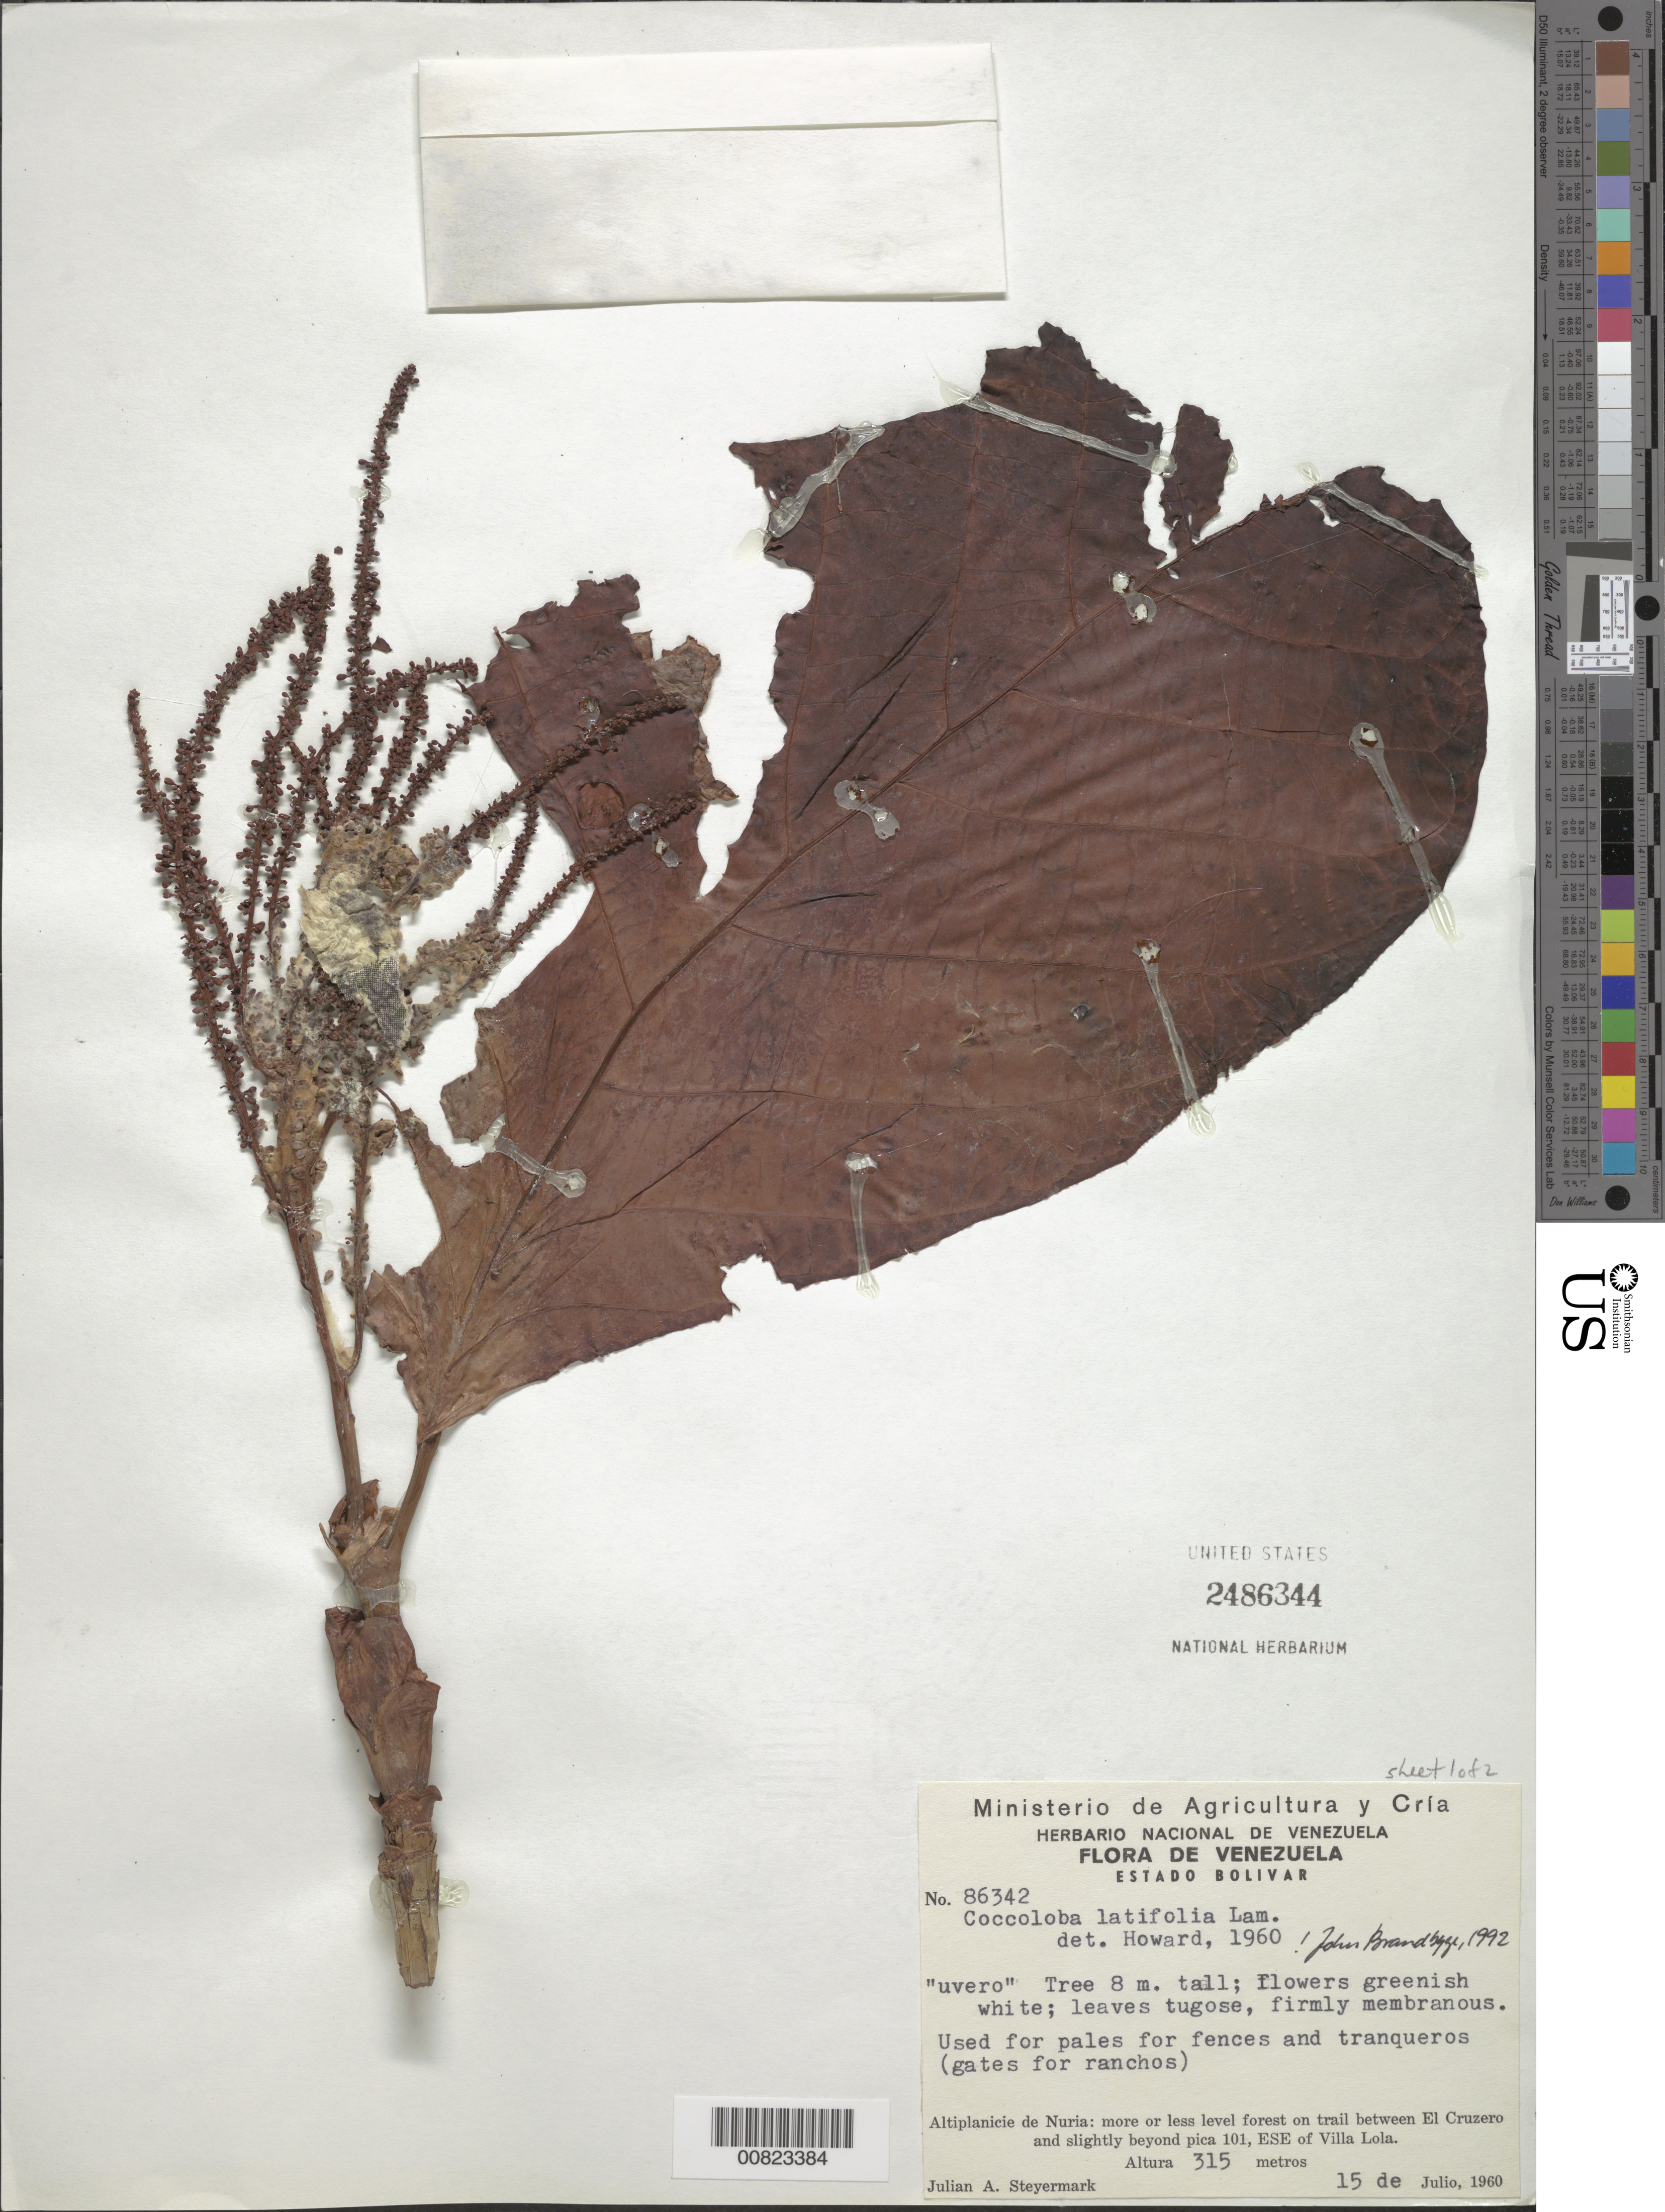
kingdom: Plantae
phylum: Tracheophyta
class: Magnoliopsida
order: Caryophyllales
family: Polygonaceae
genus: Coccoloba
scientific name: Coccoloba latifolia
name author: Lam.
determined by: Brandbyge, J.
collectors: J. Steyermark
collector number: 86342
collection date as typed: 15-Jul-60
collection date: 1960-07-15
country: Venezuela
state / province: Bolívar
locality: Altiplanicie de Nuria, trail between El Cruzero and pk 101, ESE of Villa Lola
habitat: More or less level forest on trail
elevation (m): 315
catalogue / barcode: US 2486344